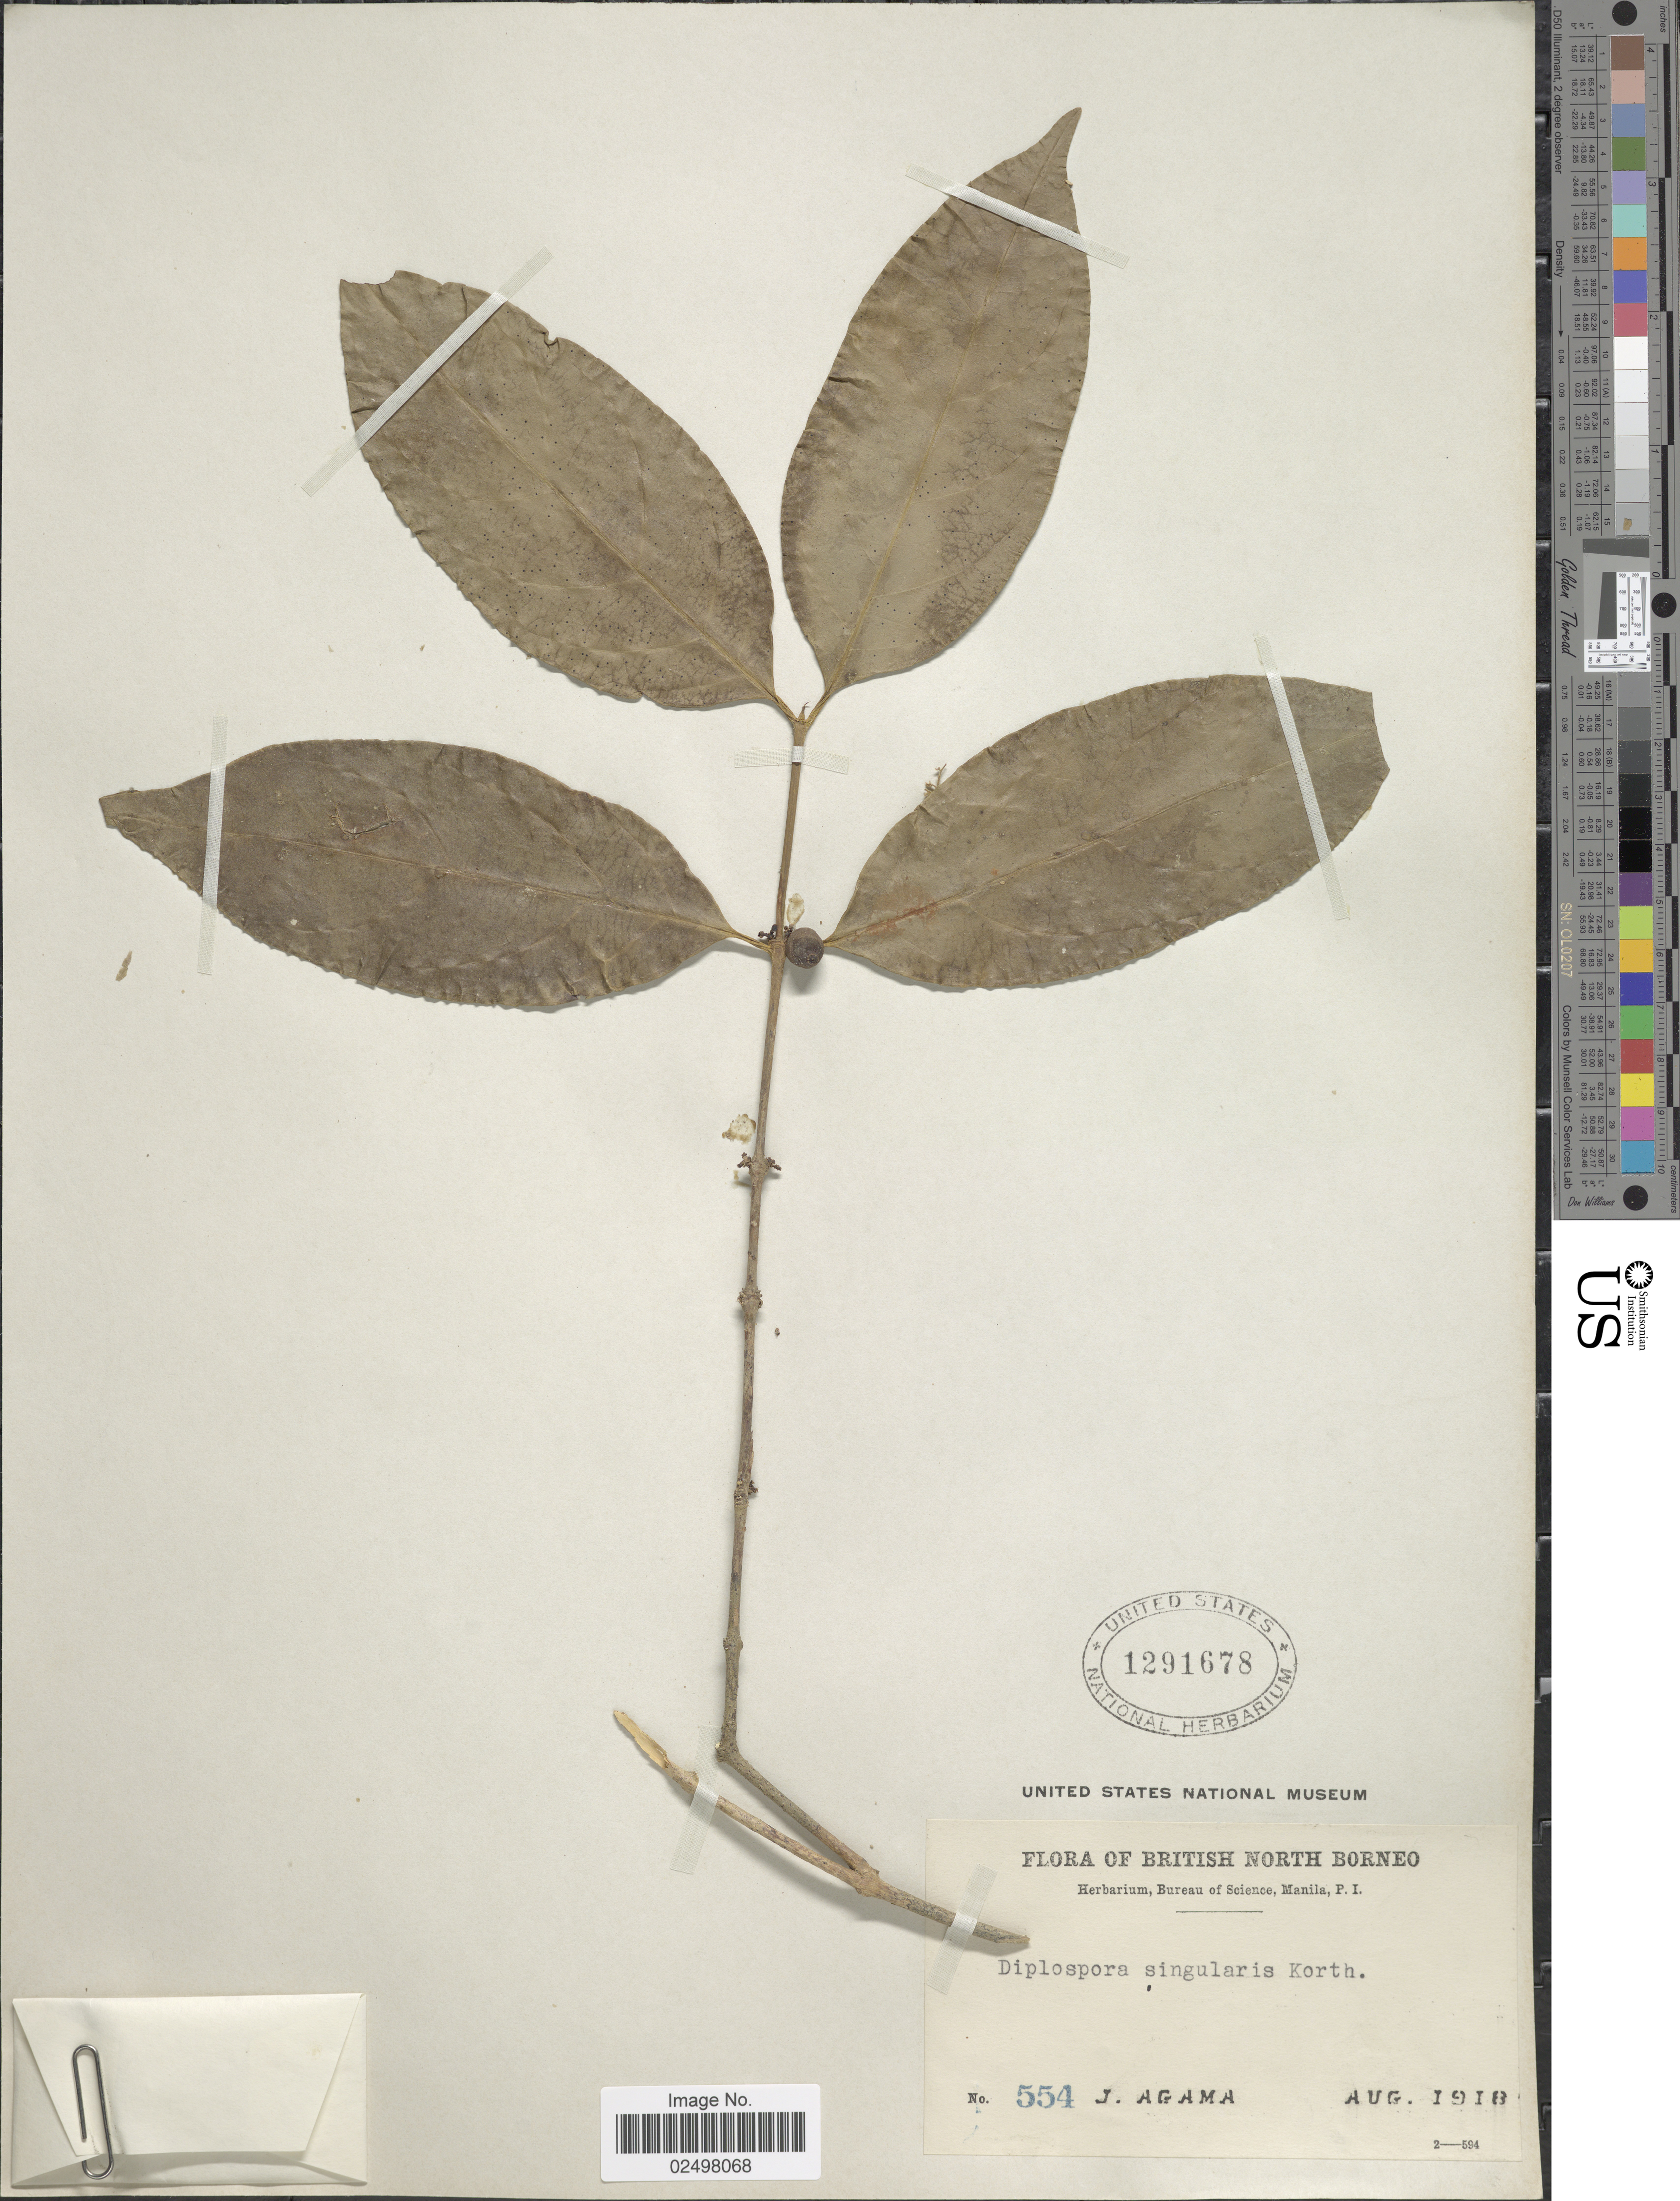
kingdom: Plantae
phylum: Tracheophyta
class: Magnoliopsida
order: Gentianales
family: Rubiaceae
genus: Tricalysia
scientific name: Tricalysia singularis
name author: (Korth.) K. Schum.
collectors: J. Agama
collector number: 554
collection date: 1918-08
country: Malaysia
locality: British North Borneo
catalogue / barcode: US 1291678